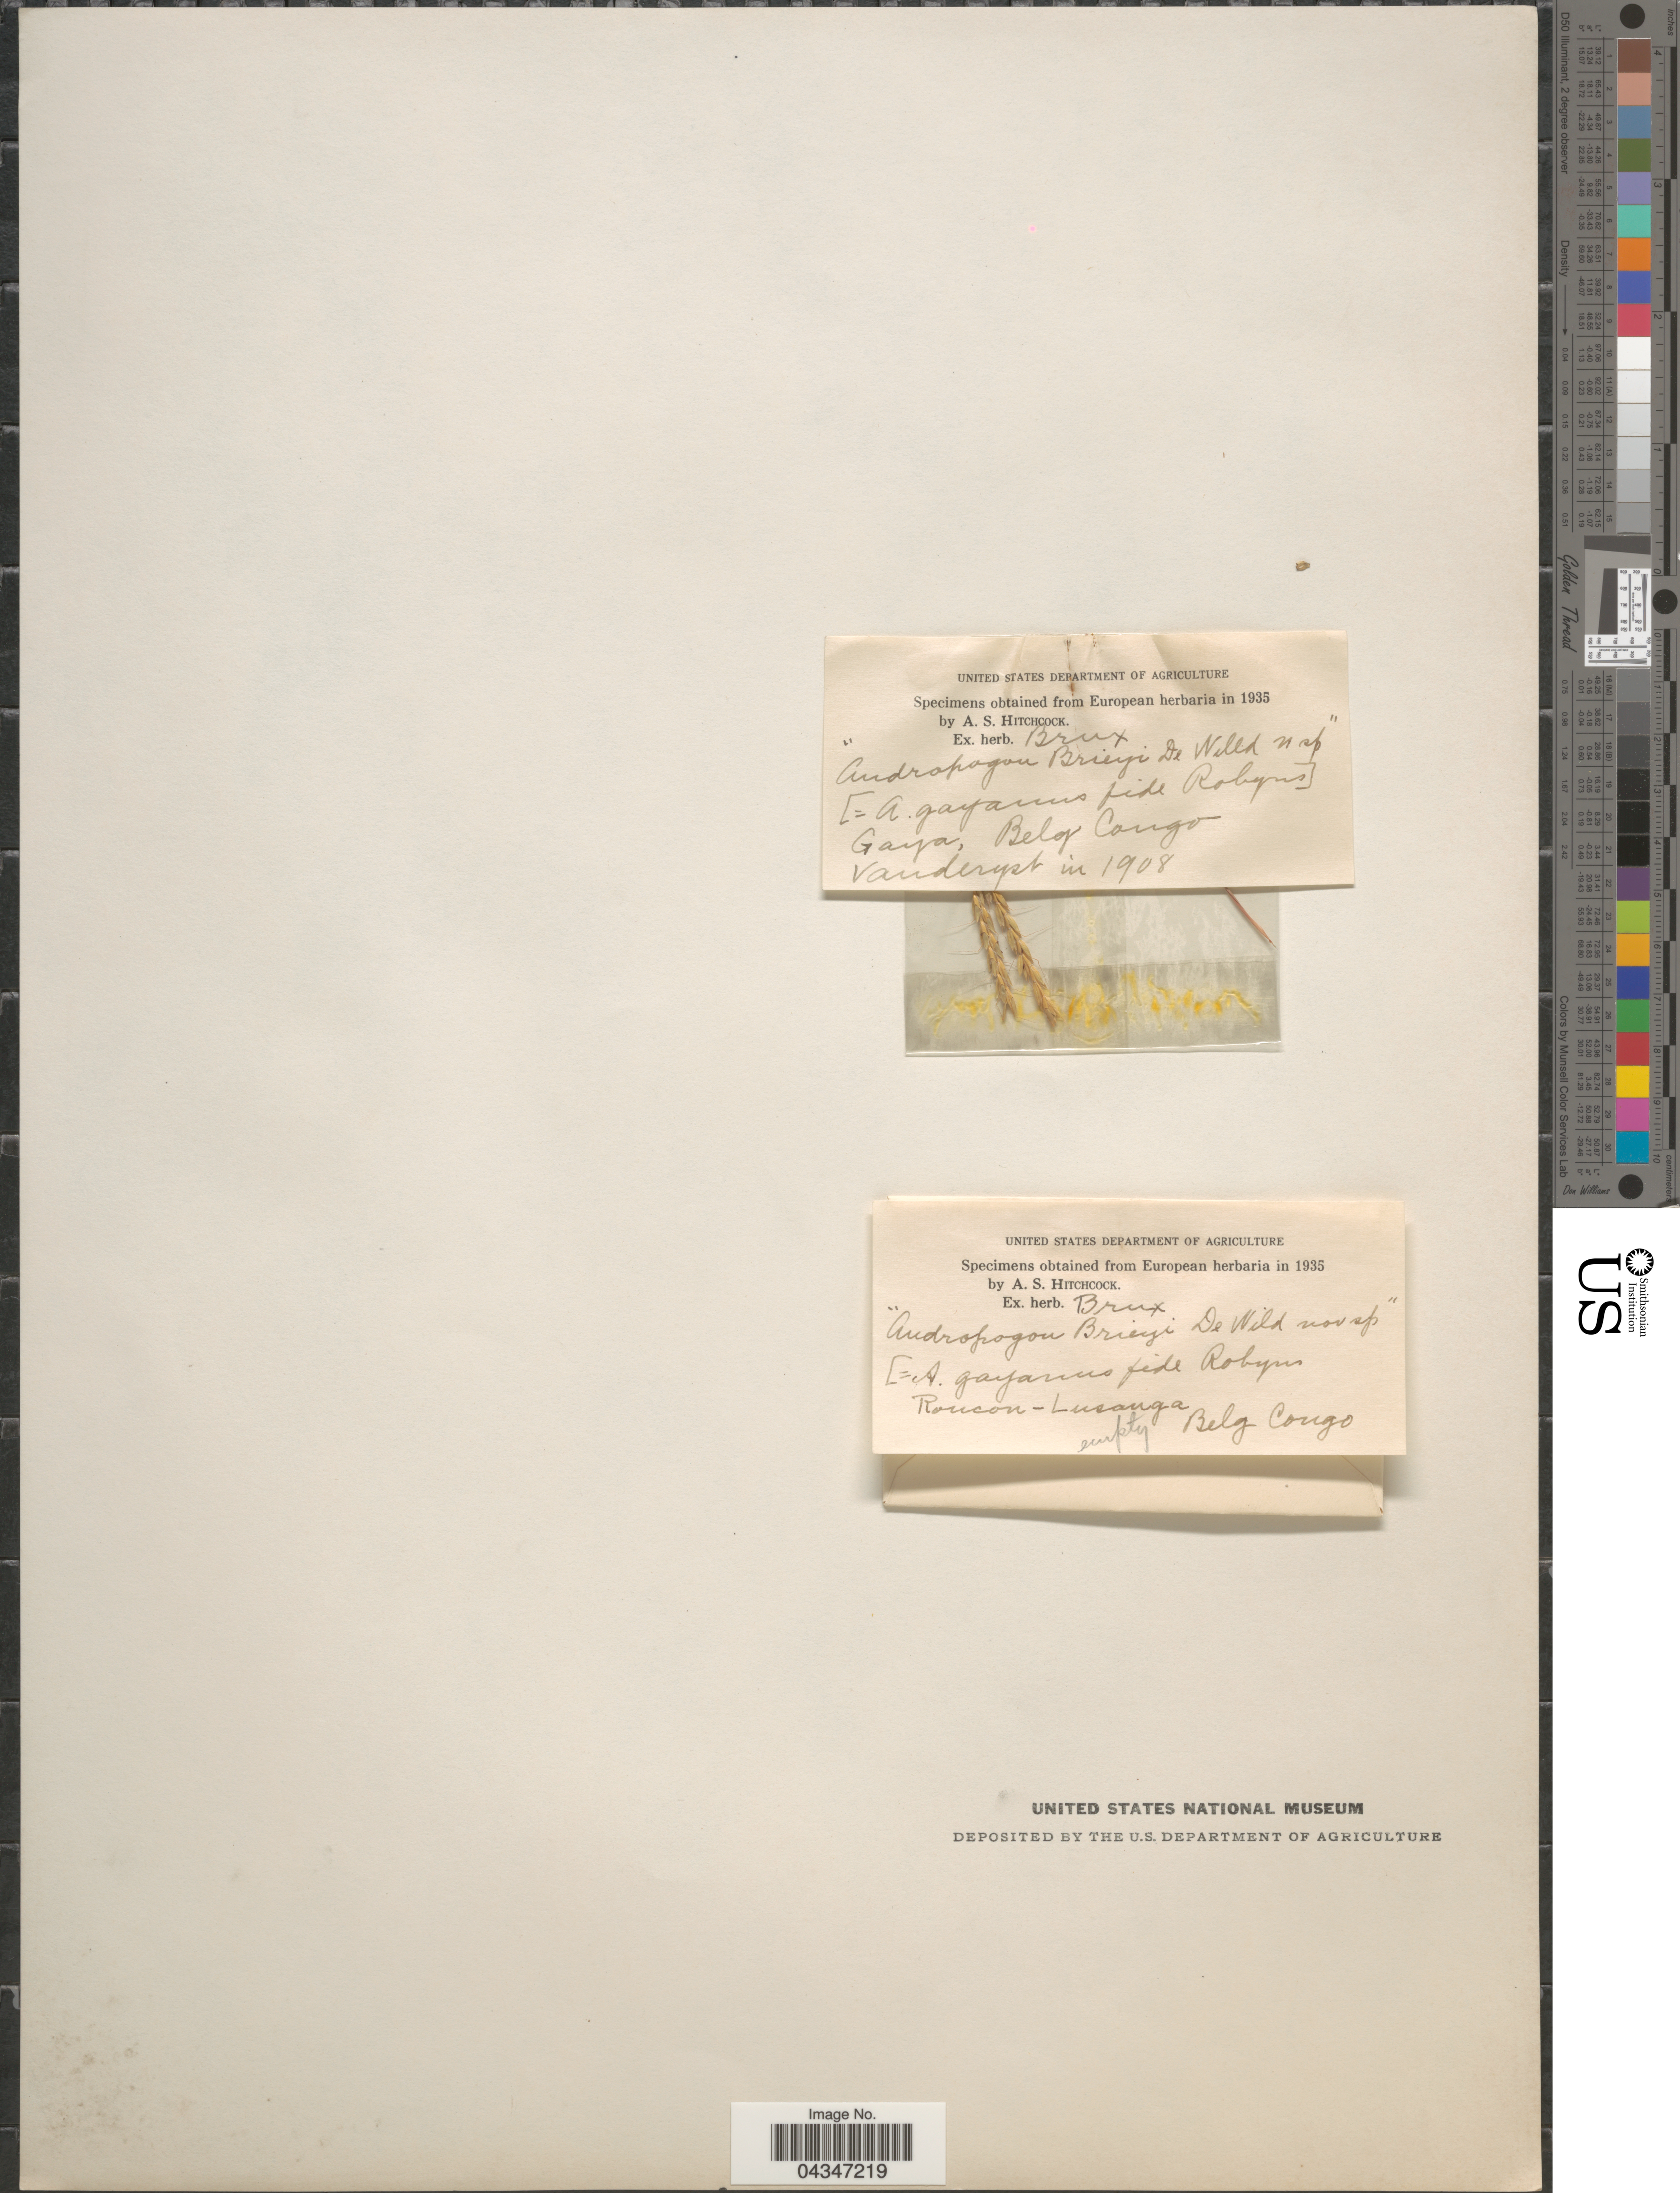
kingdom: Plantae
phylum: Tracheophyta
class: Liliopsida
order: Poales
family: Poaceae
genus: Andropogon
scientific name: Andropogon gayanus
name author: Kunth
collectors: Vanderyst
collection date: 1908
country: Congo, Democratic Republic of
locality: Gaya, Belg Congo.